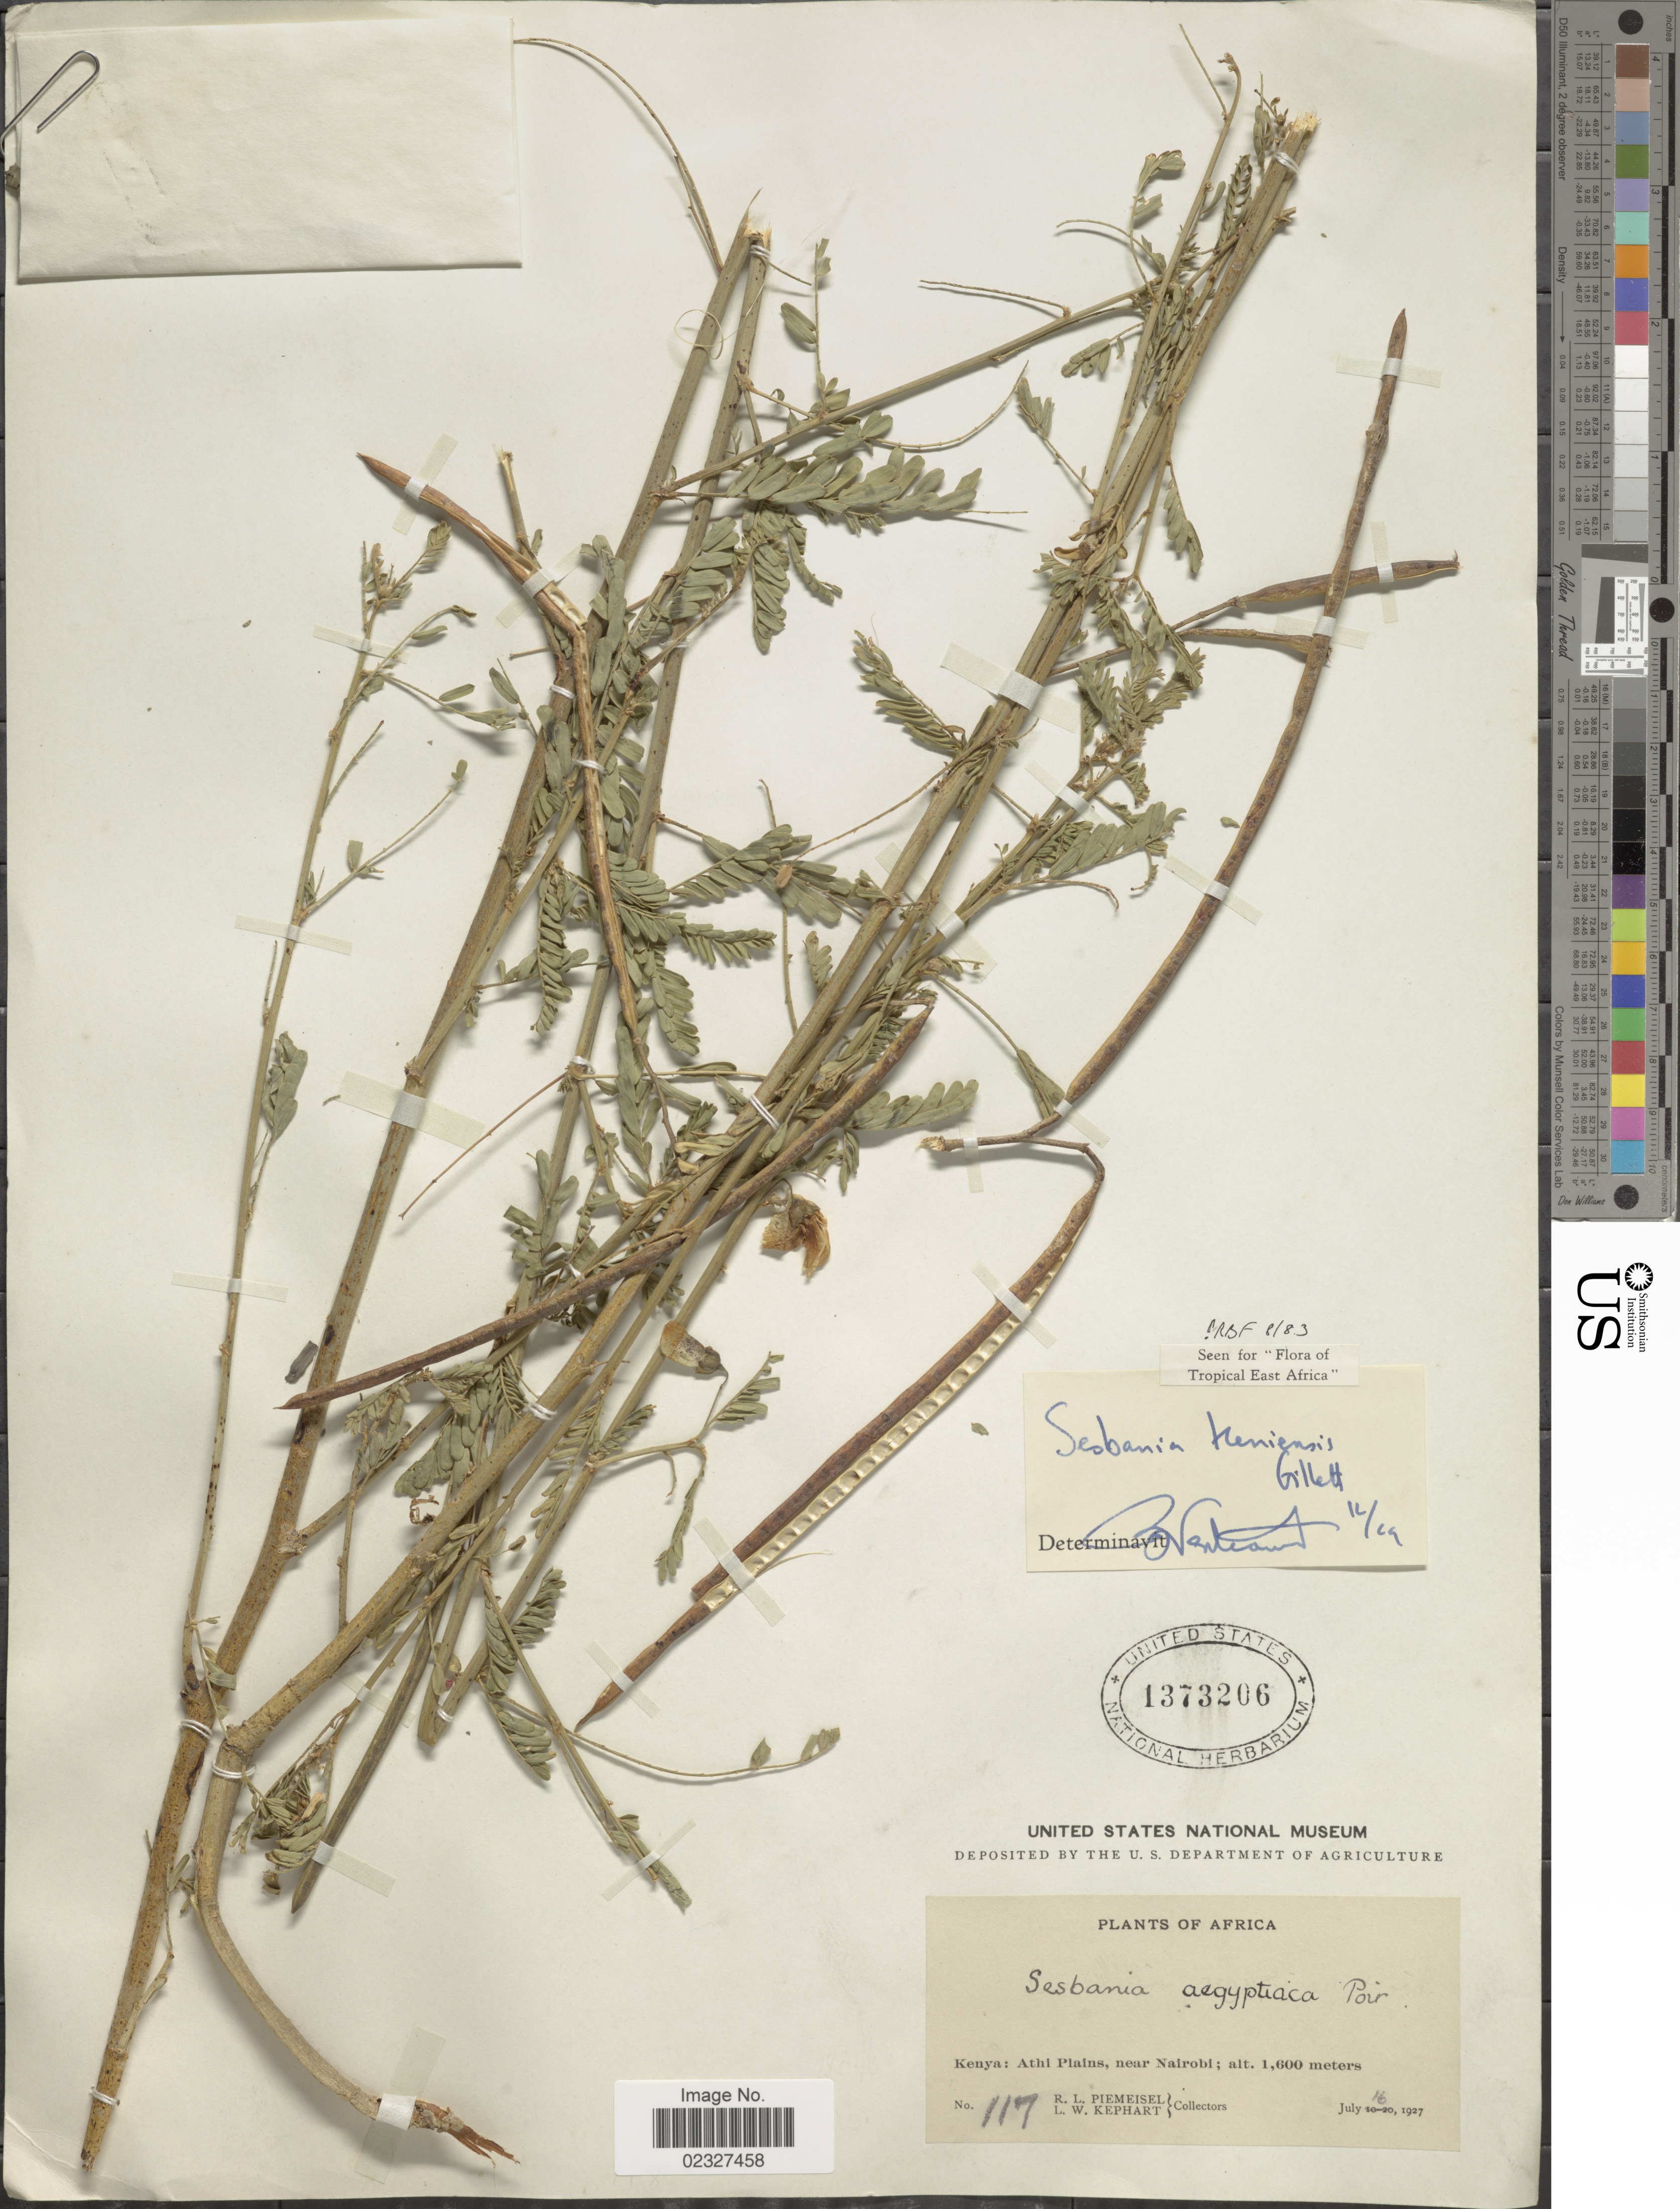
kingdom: Plantae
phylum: Tracheophyta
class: Magnoliopsida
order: Fabales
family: Fabaceae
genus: Sesbania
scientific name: Sesbania keniensis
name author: J.B. Gillett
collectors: R. L. Piemeisel & L. W. Kephart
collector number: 117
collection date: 1927-07-16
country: Kenya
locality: Athi Plains, near Nairobi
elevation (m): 1600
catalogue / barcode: US 1373206